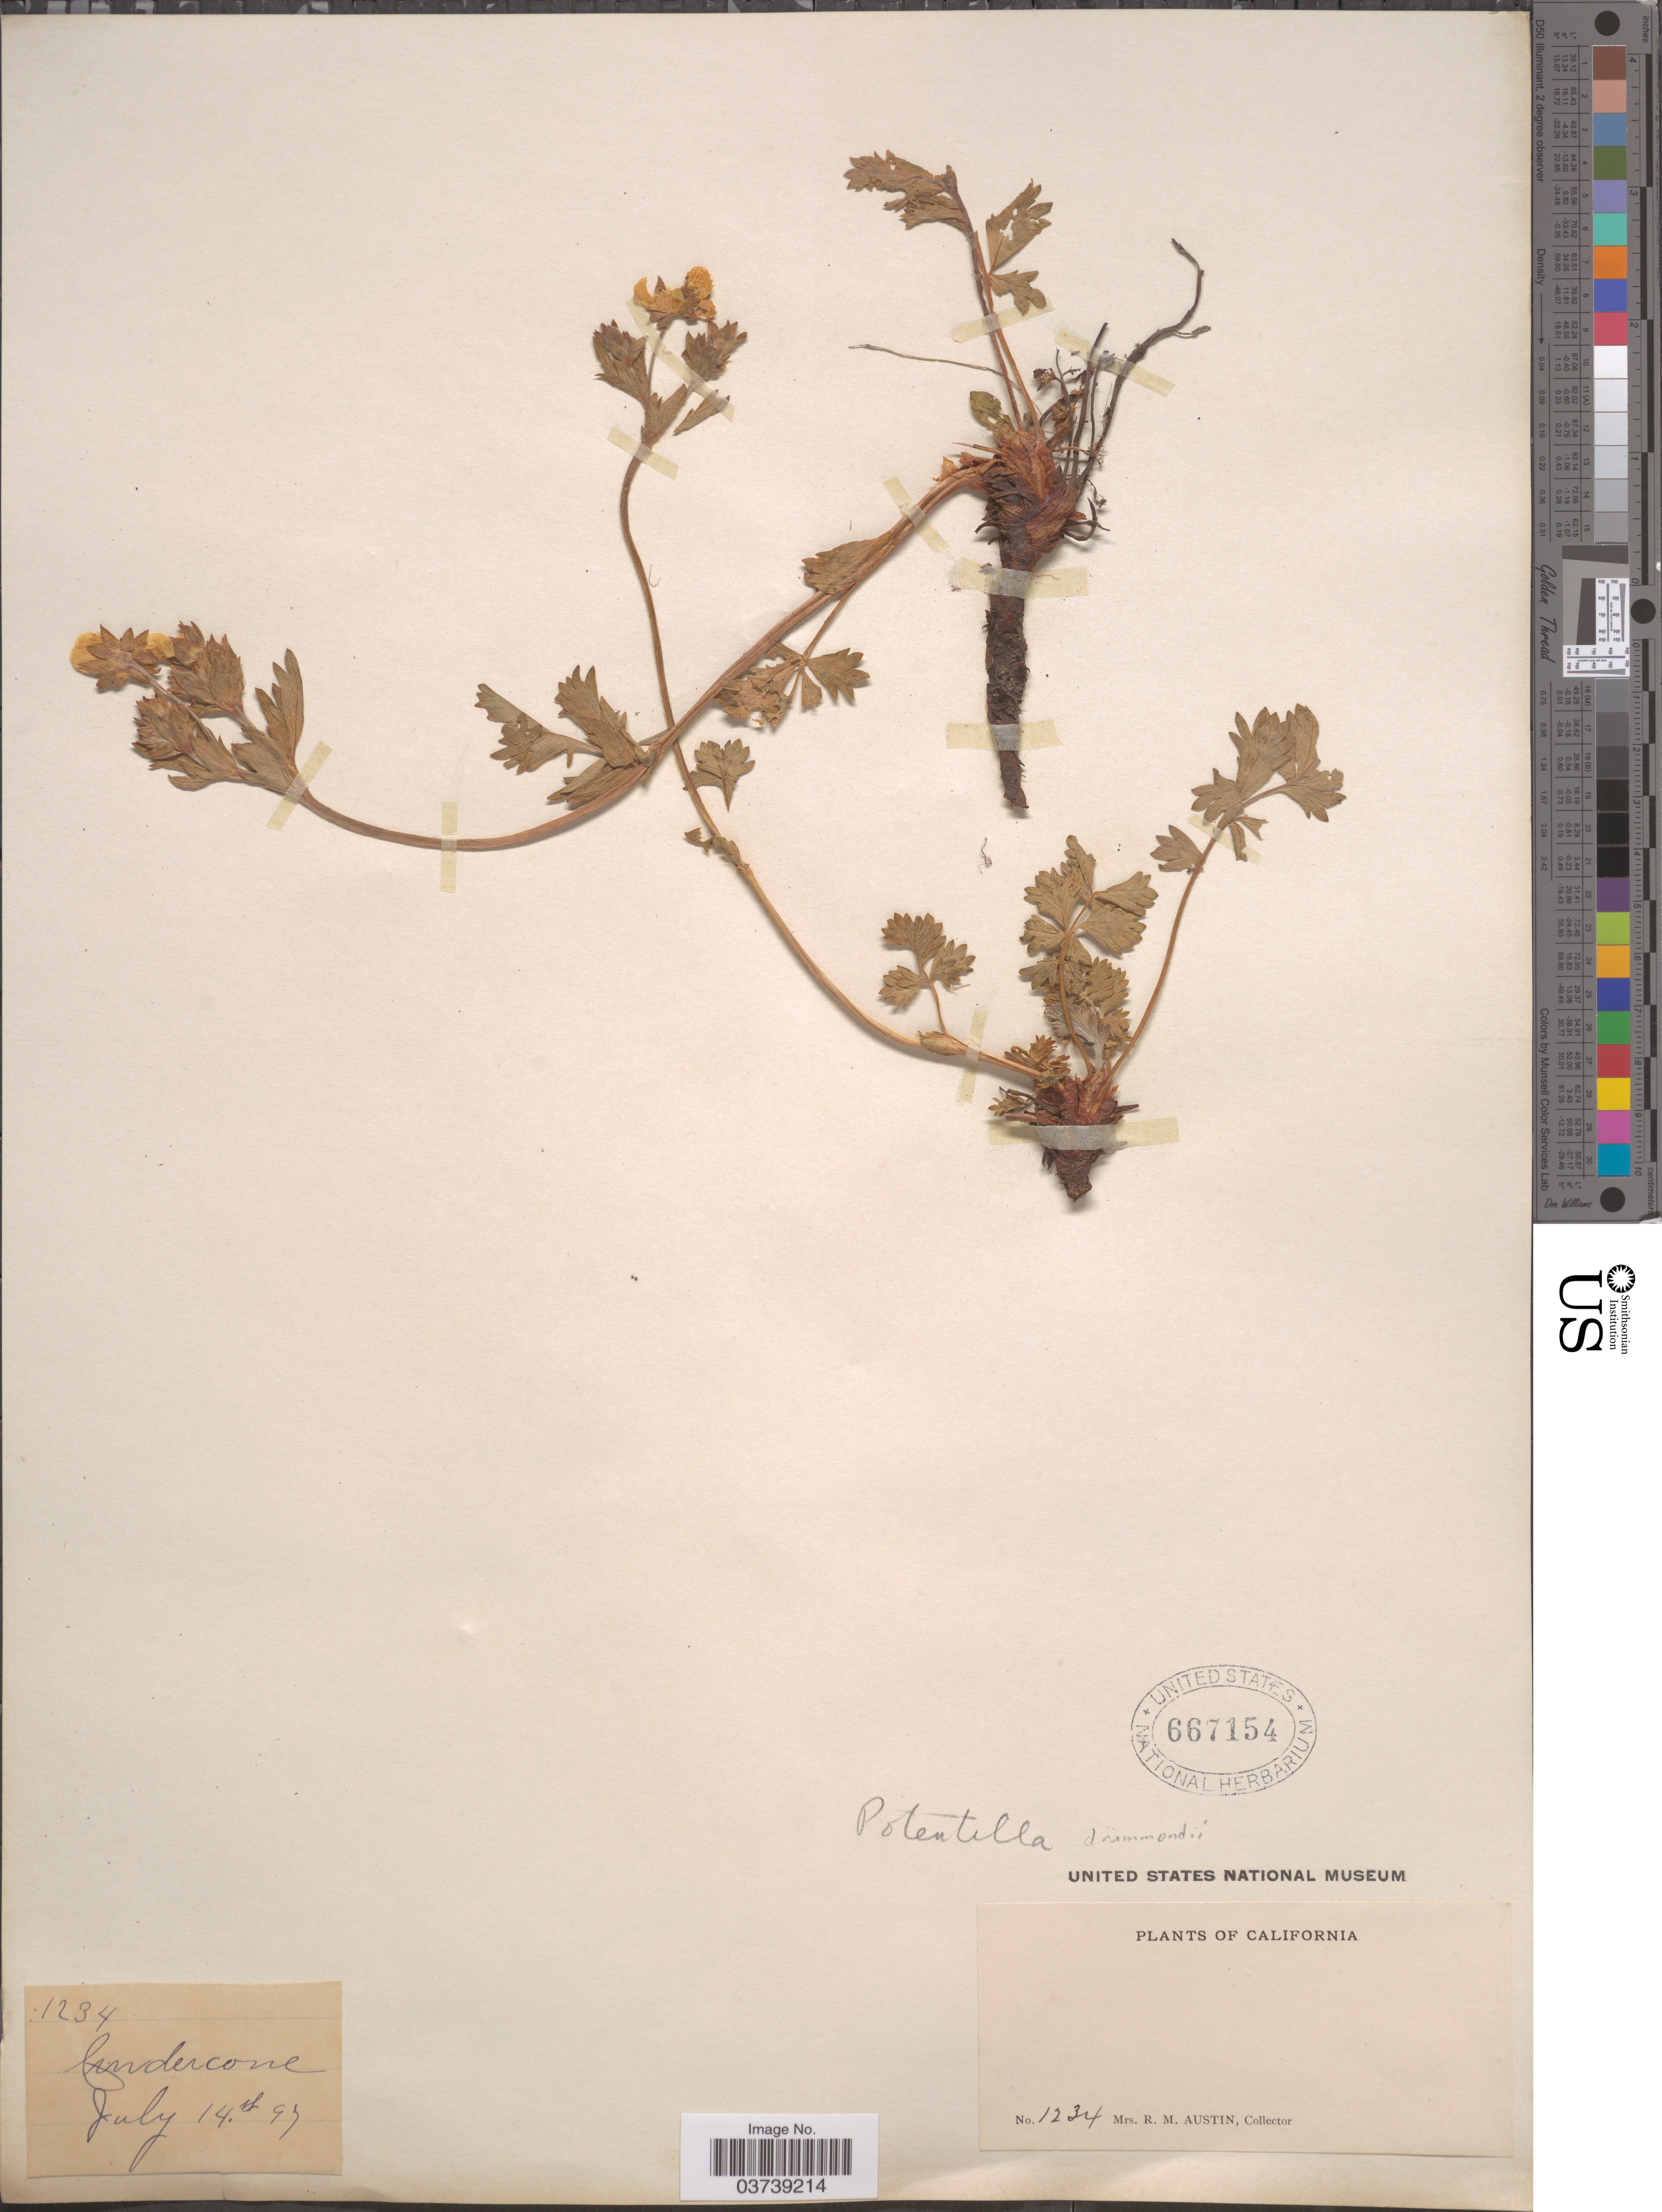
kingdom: Plantae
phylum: Tracheophyta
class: Magnoliopsida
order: Rosales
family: Rosaceae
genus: Potentilla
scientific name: Potentilla drummondii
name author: Lehm.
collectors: R. Austin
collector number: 1234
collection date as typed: Transcribed d/m/y: 14/7/97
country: United States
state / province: California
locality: Cindercone.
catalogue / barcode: US 667154